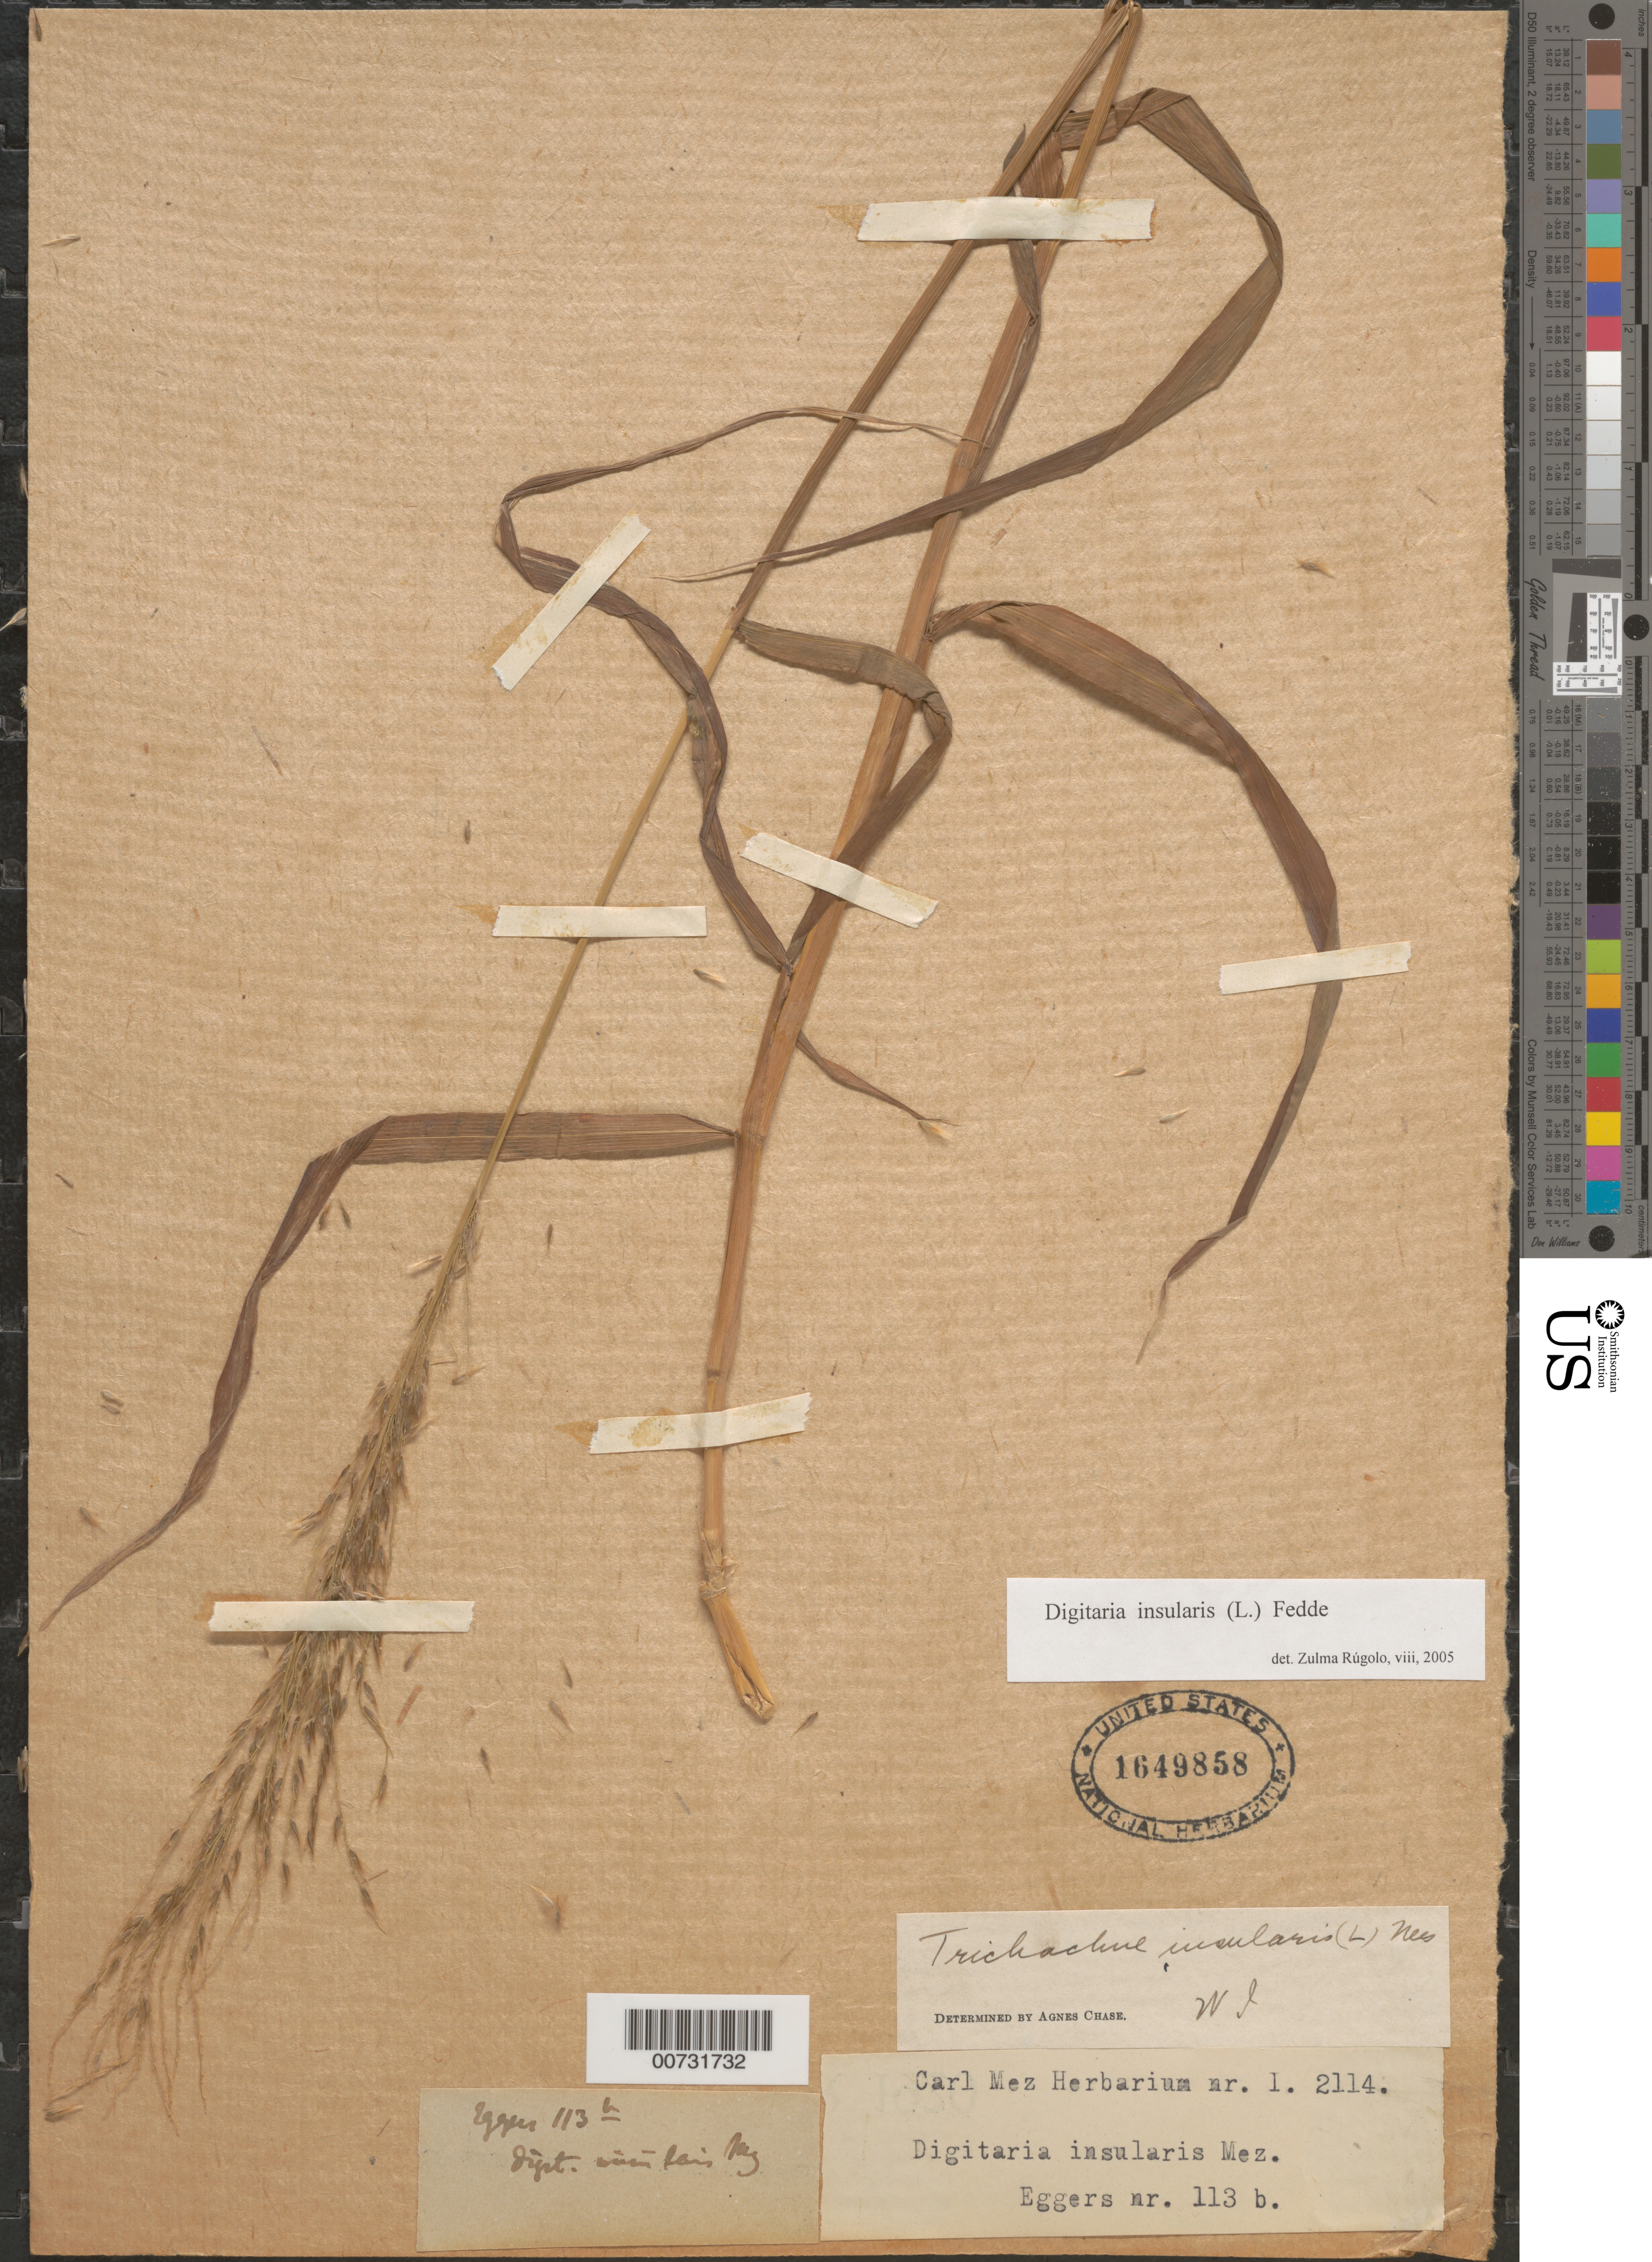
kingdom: Plantae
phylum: Tracheophyta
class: Liliopsida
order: Poales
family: Poaceae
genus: Digitaria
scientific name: Digitaria insularis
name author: (L.) Mez ex Ekman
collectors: H. F. A. von Eggers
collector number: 113b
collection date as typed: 1883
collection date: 1883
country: Puerto Rico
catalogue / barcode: US 1649858